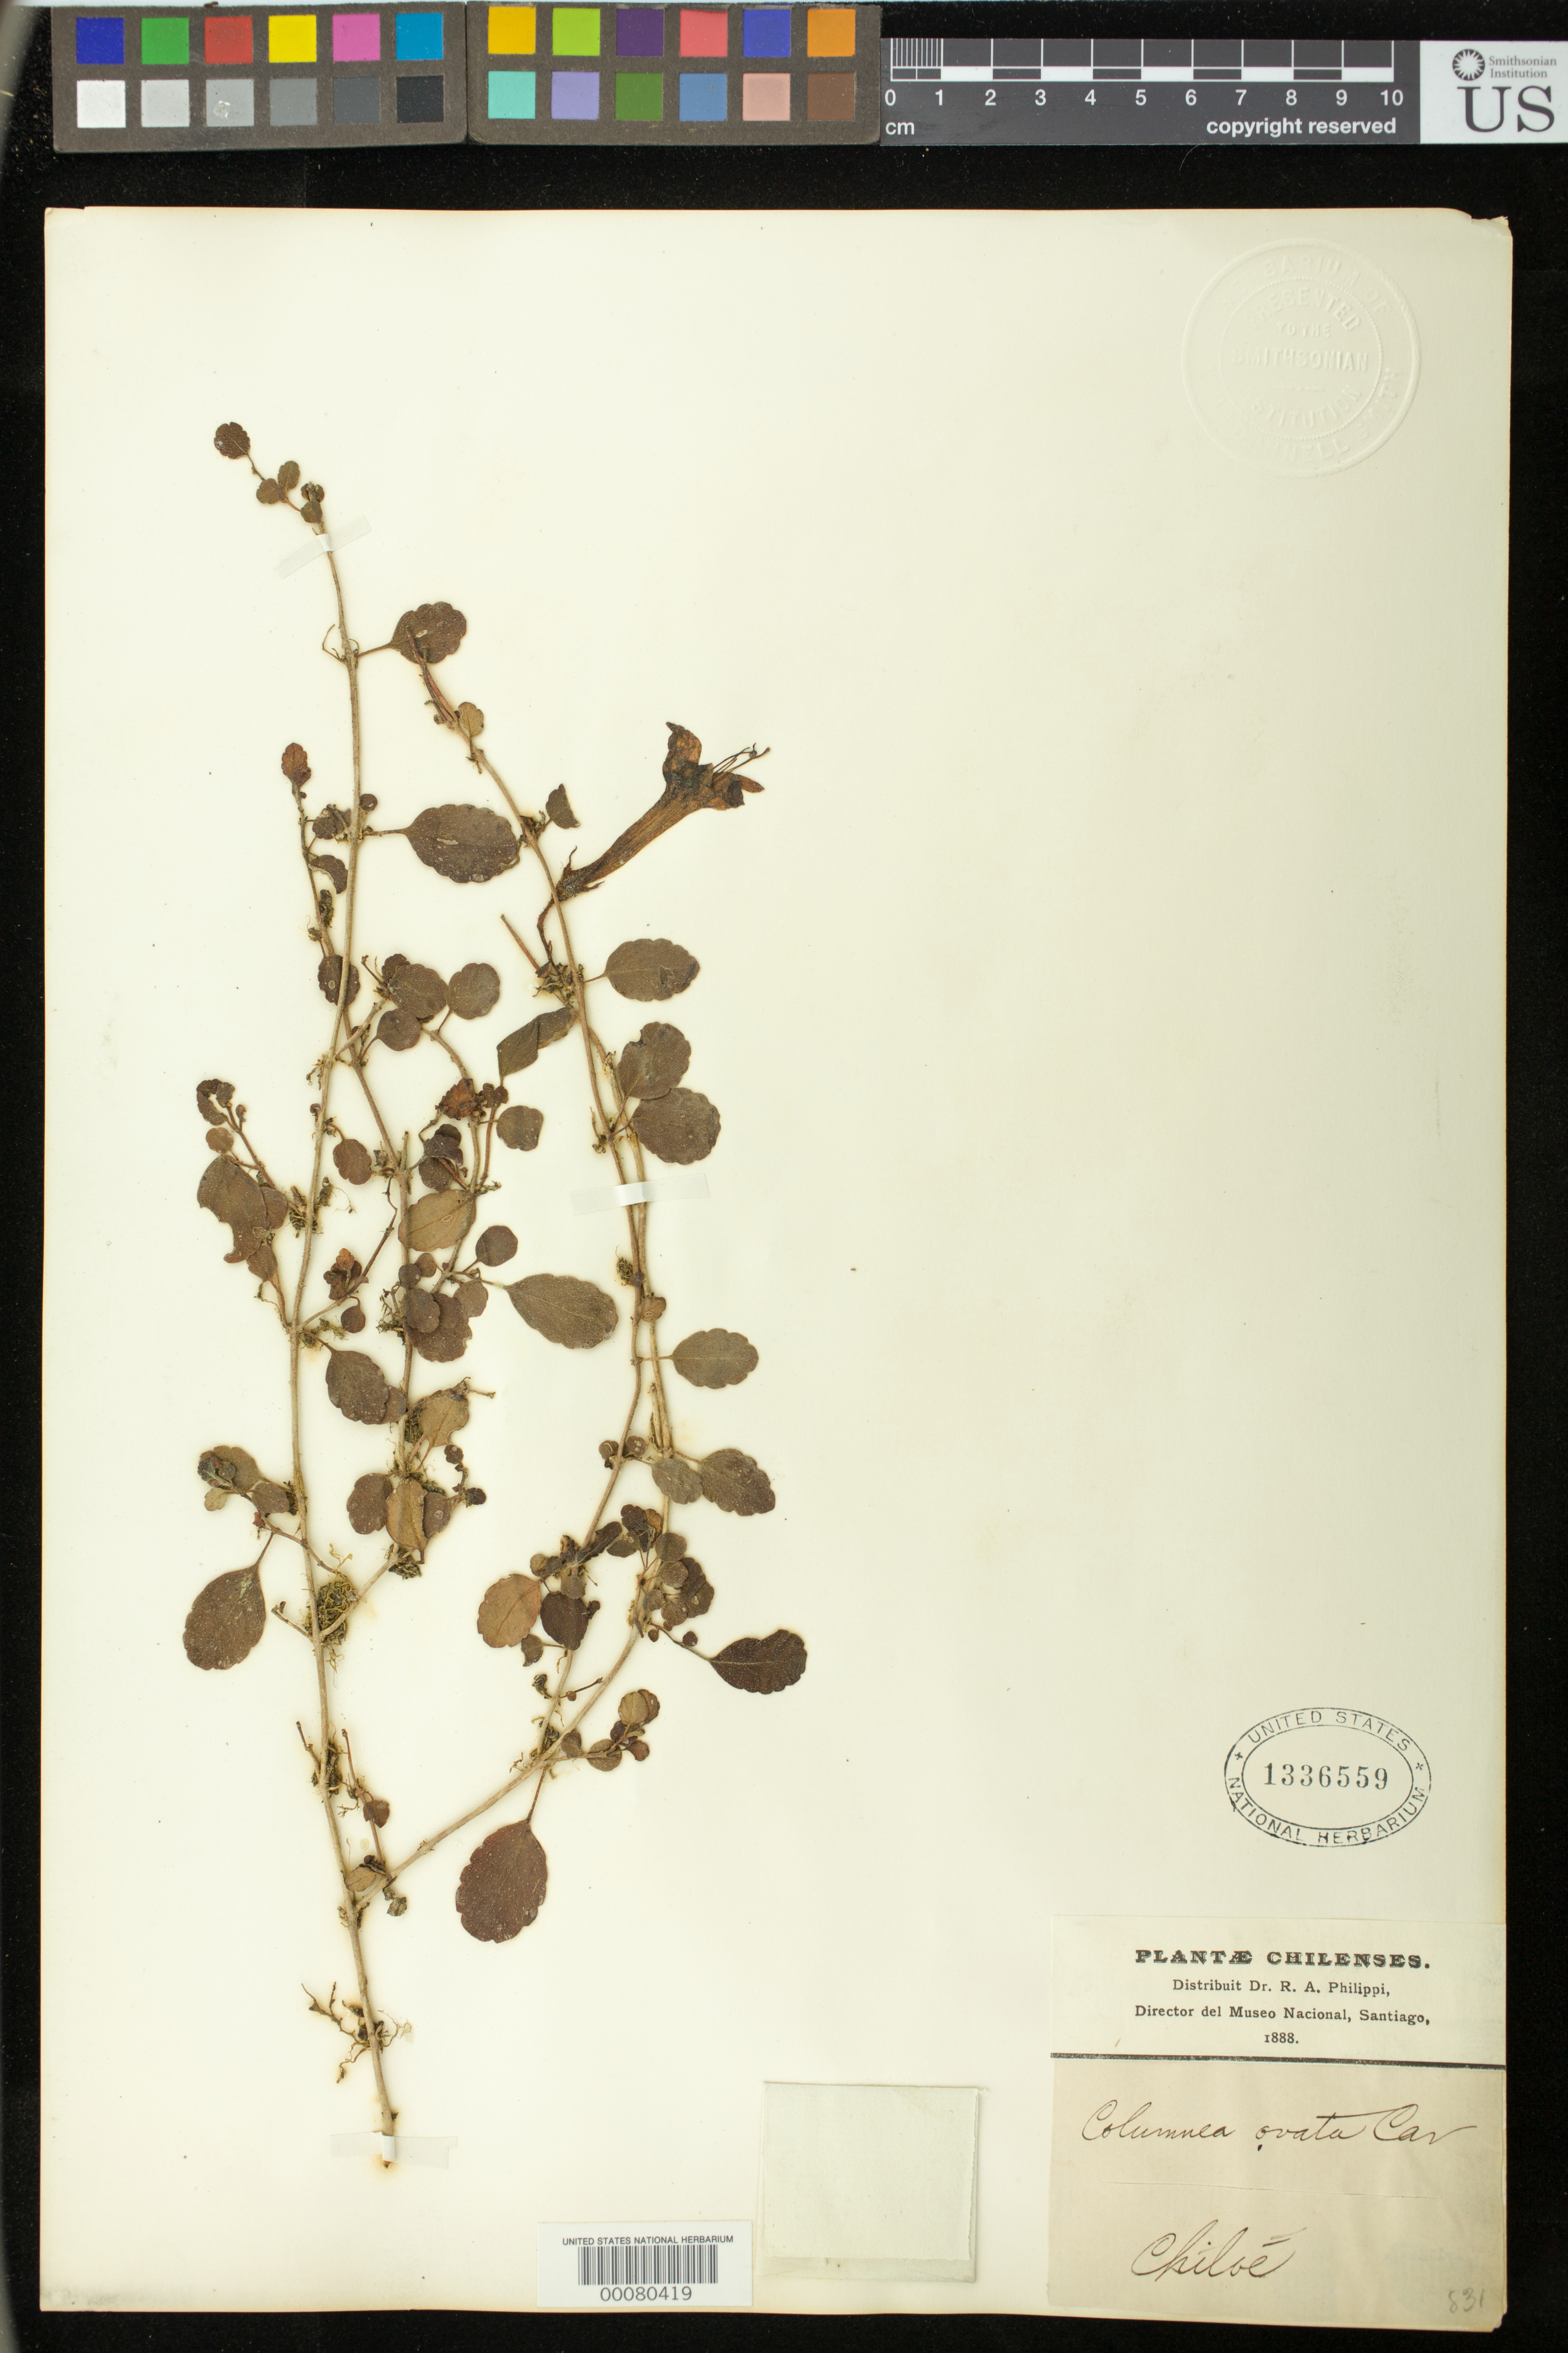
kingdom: Plantae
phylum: Tracheophyta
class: Magnoliopsida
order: Lamiales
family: Gesneriaceae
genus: Asteranthera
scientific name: Asteranthera ovata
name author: (Cav.) Hanst.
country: Chile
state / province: Los Lagos (X)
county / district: Chiloé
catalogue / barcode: US 1336559